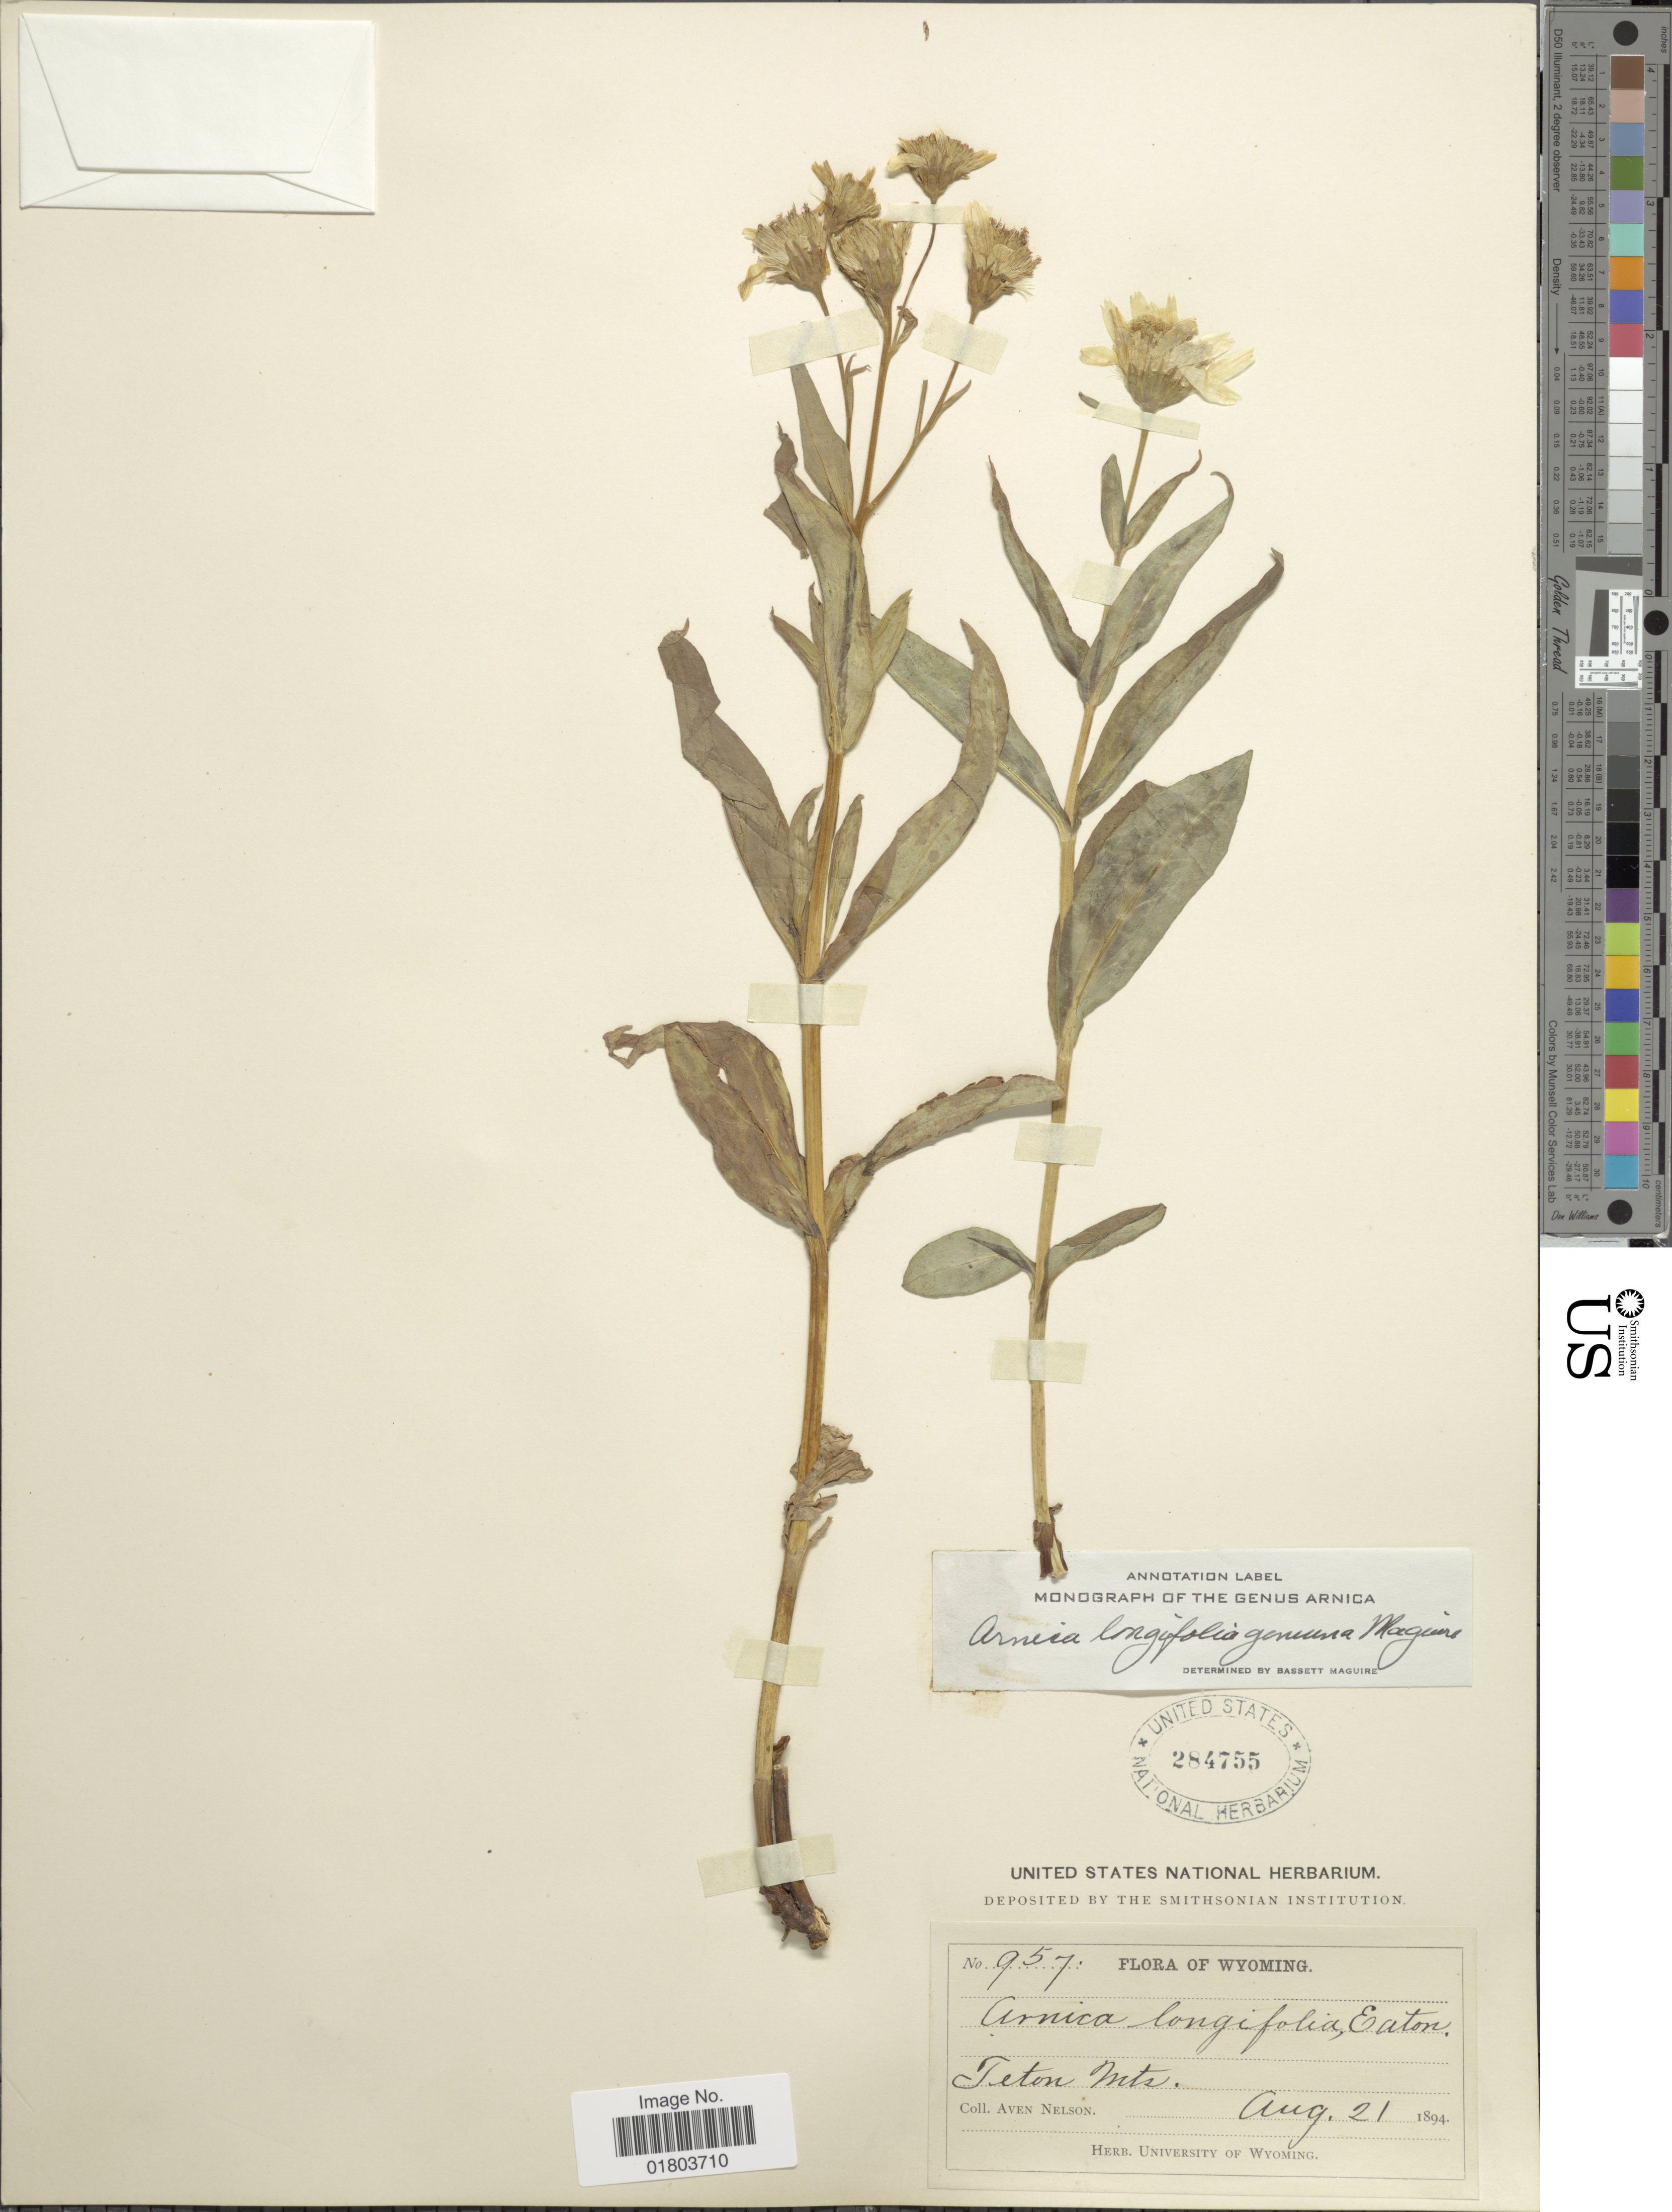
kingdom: Plantae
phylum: Tracheophyta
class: Magnoliopsida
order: Asterales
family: Asteraceae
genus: Arnica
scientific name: Arnica longifolia subsp. genuina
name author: Maguire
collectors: A. Nelson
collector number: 957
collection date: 1894-08-21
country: United States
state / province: Wyoming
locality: Teton Mts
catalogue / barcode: US 284755